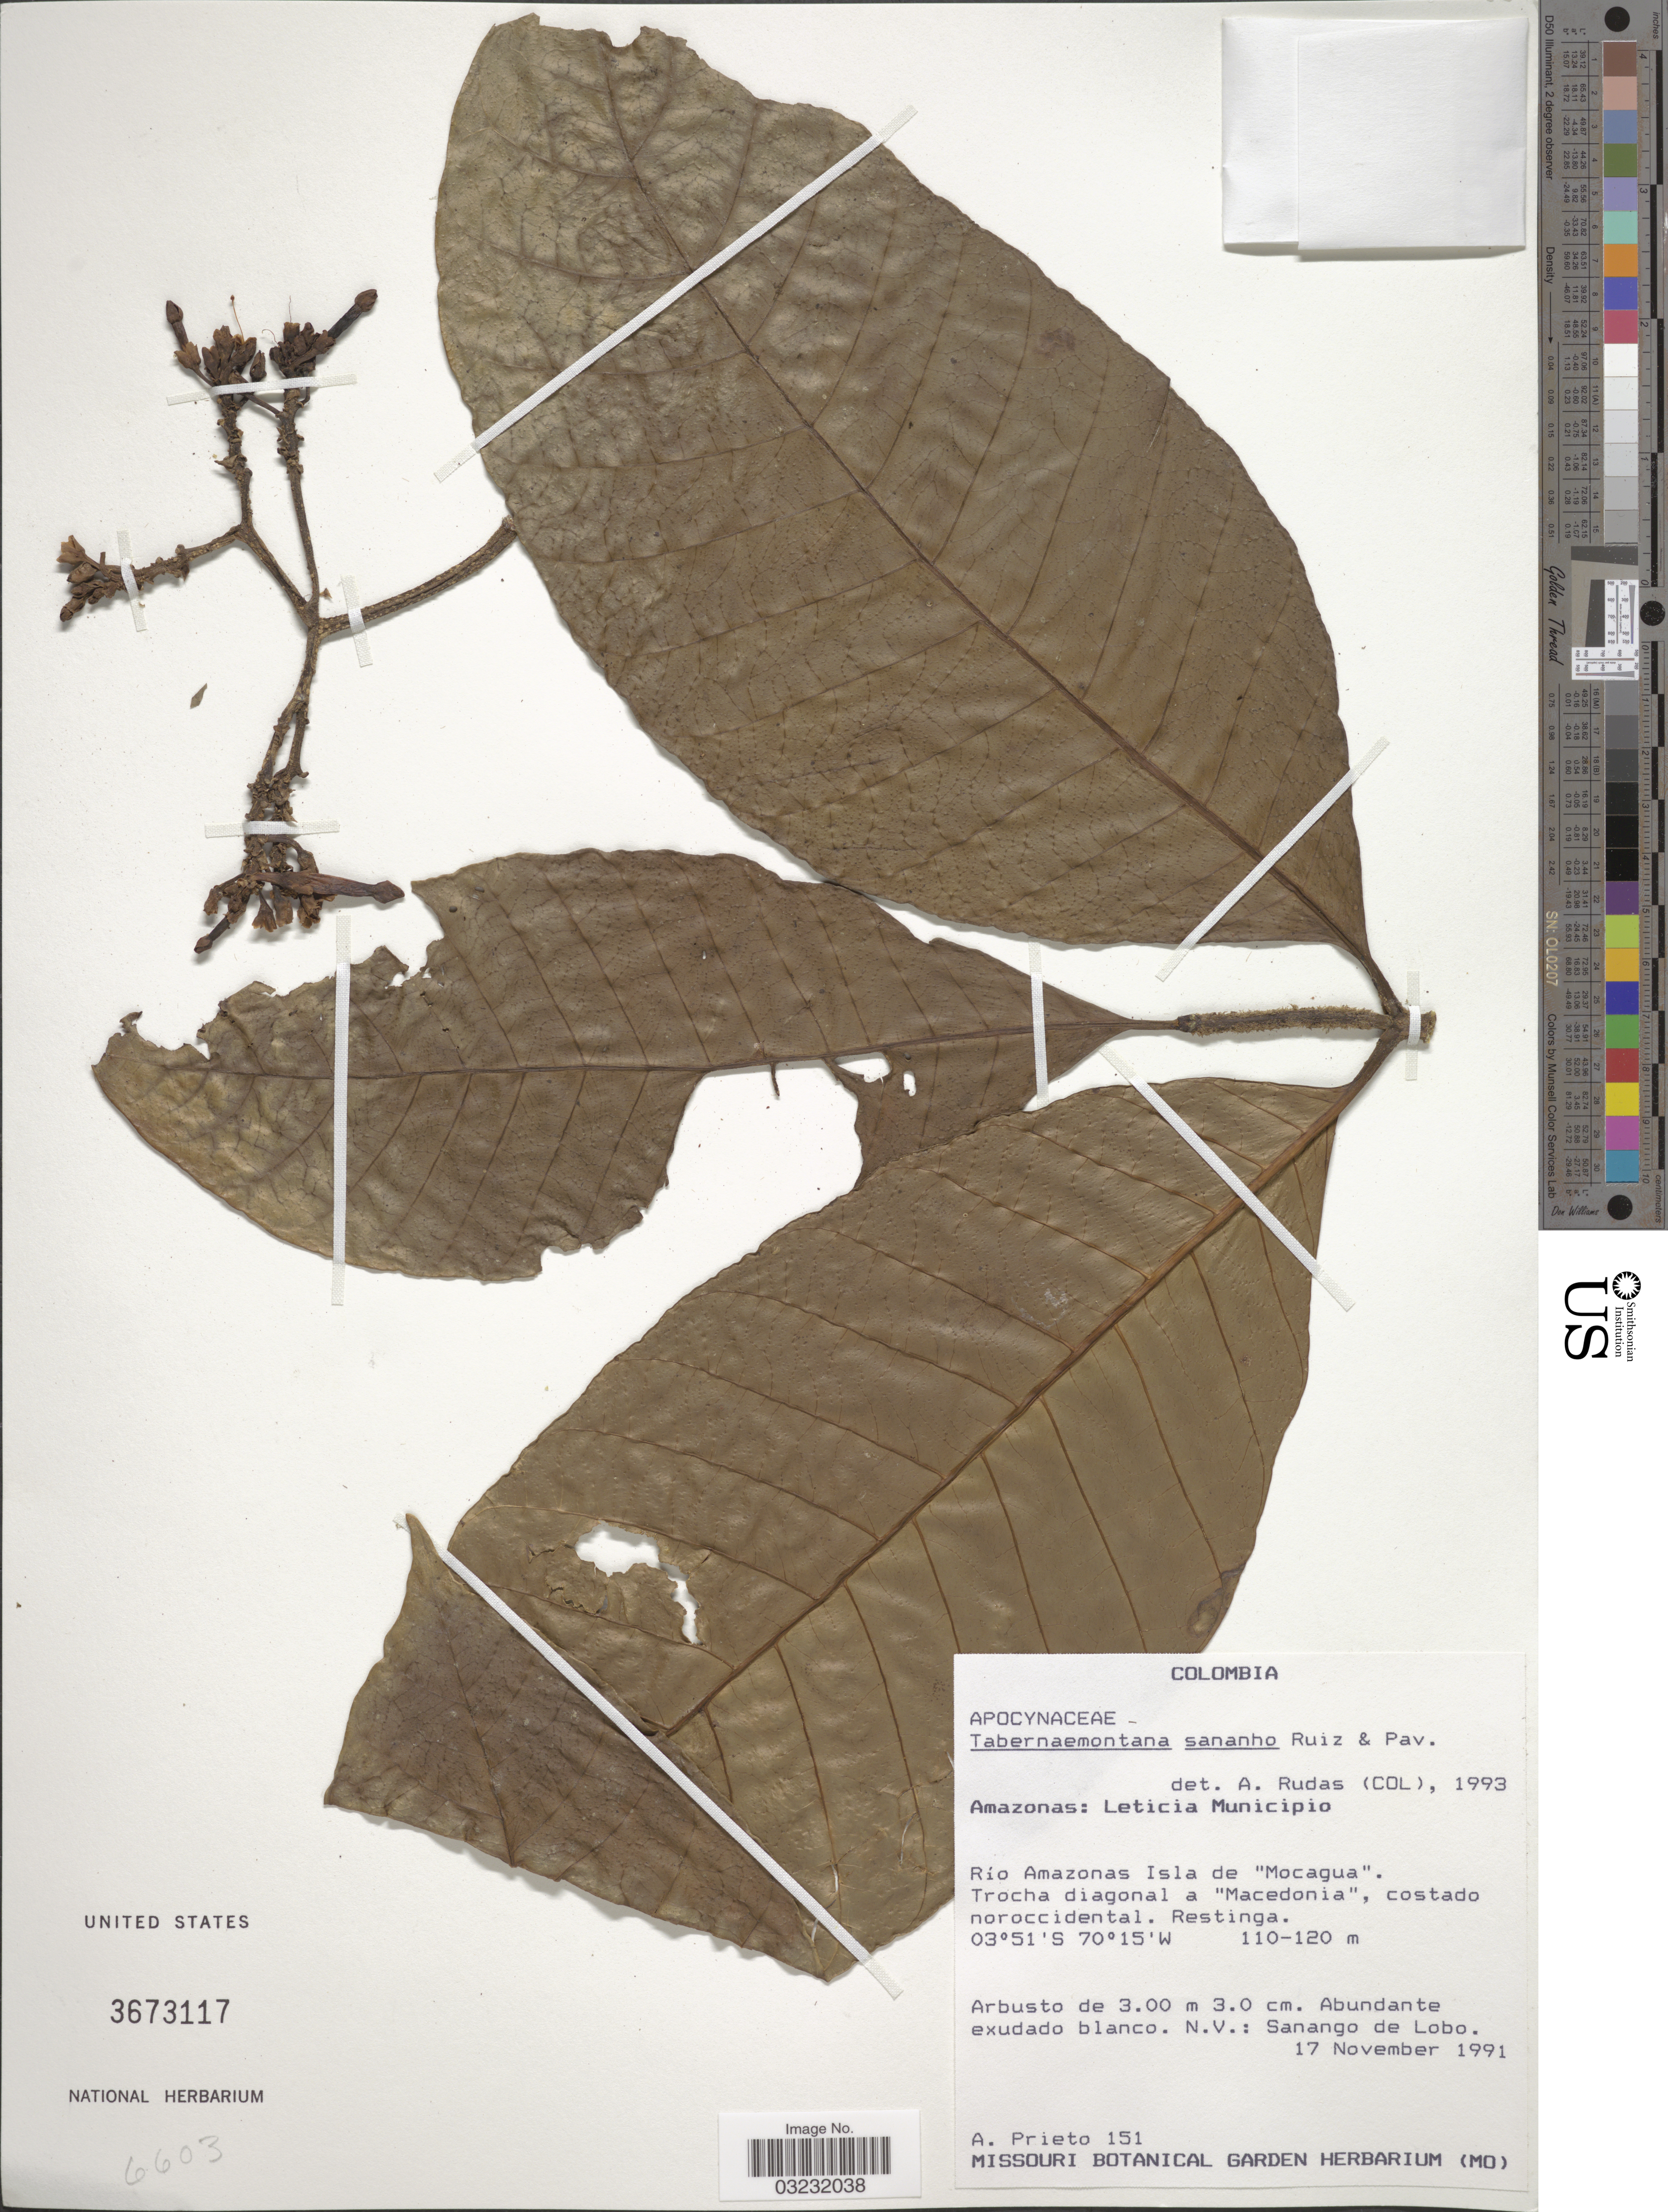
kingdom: Plantae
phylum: Tracheophyta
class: Magnoliopsida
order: Gentianales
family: Apocynaceae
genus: Tabernaemontana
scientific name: Tabernaemontana sananho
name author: Ruiz & Pav.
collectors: A. Prieto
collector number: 151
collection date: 1991-11-17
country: Colombia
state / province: Amazônas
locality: Leticia Municipio. Río Amazonas Isla de "Mocagua". Trocha diagonal a "Macedonia", costado noroccidental.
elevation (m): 110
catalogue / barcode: US 3673117